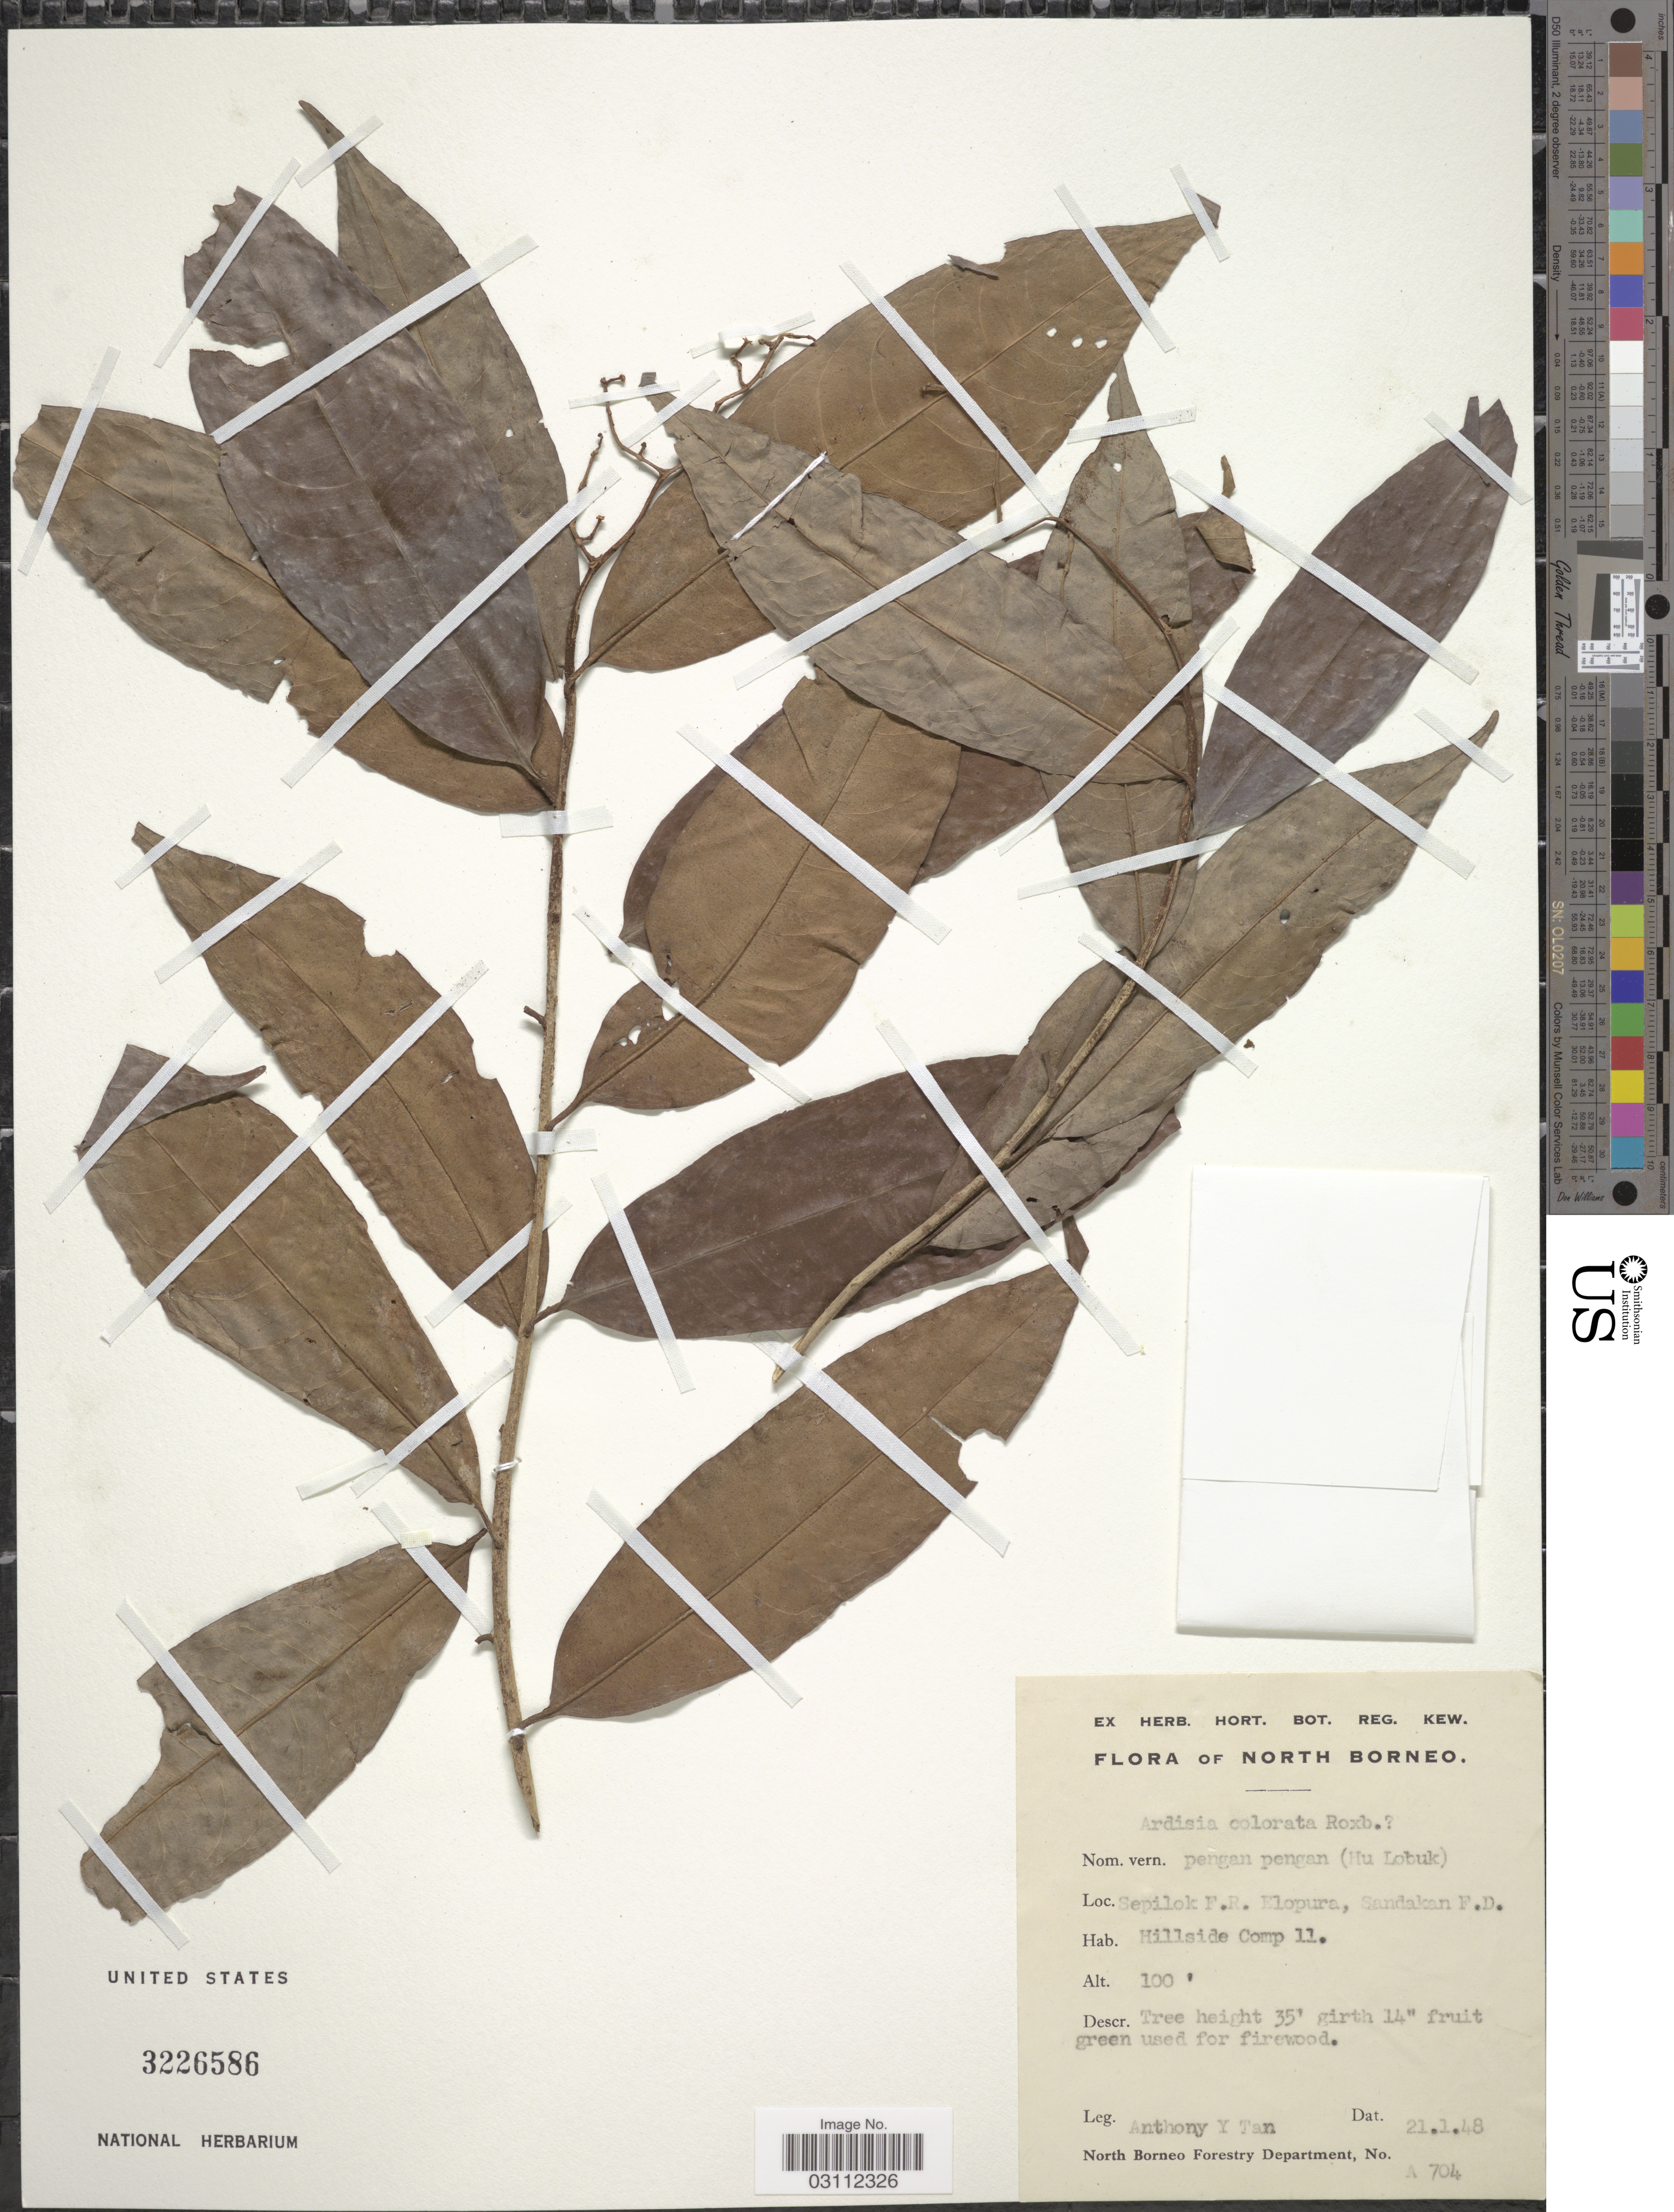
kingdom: Plantae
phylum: Tracheophyta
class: Magnoliopsida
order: Ericales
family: Primulaceae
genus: Ardisia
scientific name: Ardisia colorata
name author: Roxb.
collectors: Anthony & Terrell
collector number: A704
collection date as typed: Transcribed d/m/y: 21/1/48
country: Malaysia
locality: North Borneo. Sepilok F.R. Elopura, Sandakan F.D. Hillside Comp 11.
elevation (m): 30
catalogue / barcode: US 3226586